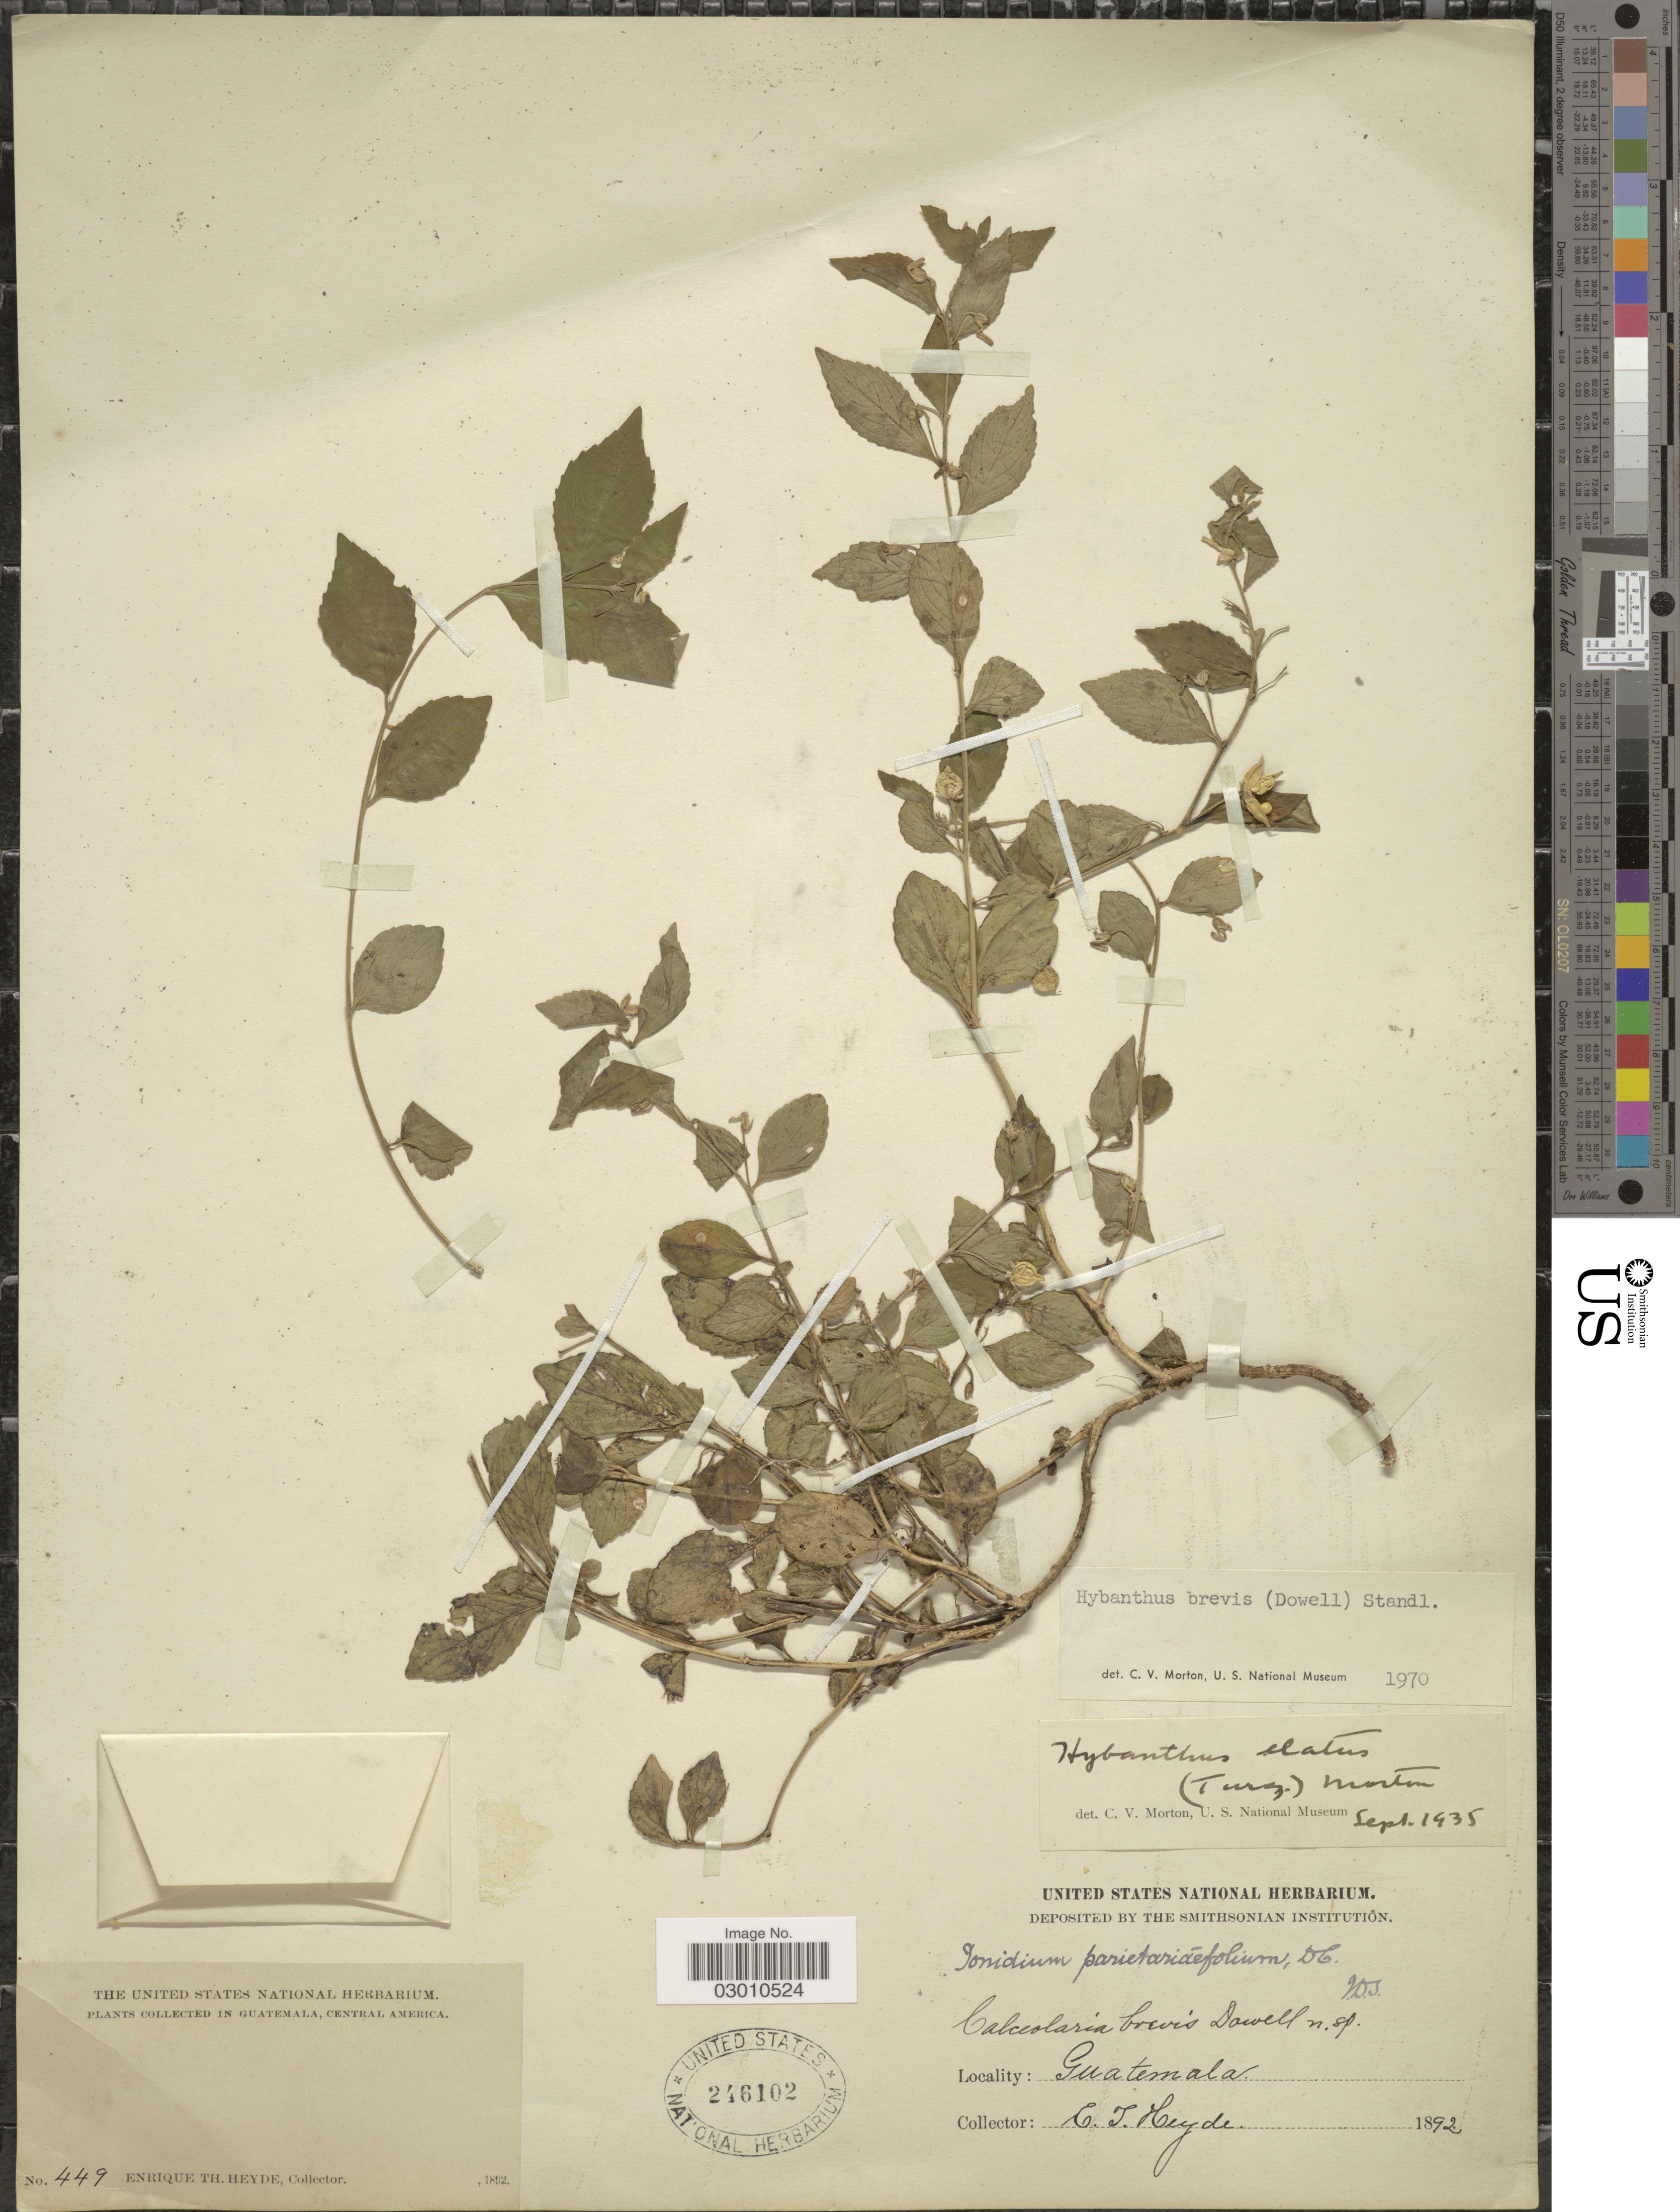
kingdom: Plantae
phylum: Tracheophyta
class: Magnoliopsida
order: Malpighiales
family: Violaceae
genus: Pombalia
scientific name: Pombalia brevis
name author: (Dowell) Paula-Souza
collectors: E. T. Heyde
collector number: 449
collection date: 1892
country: Guatemala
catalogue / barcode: US 246102